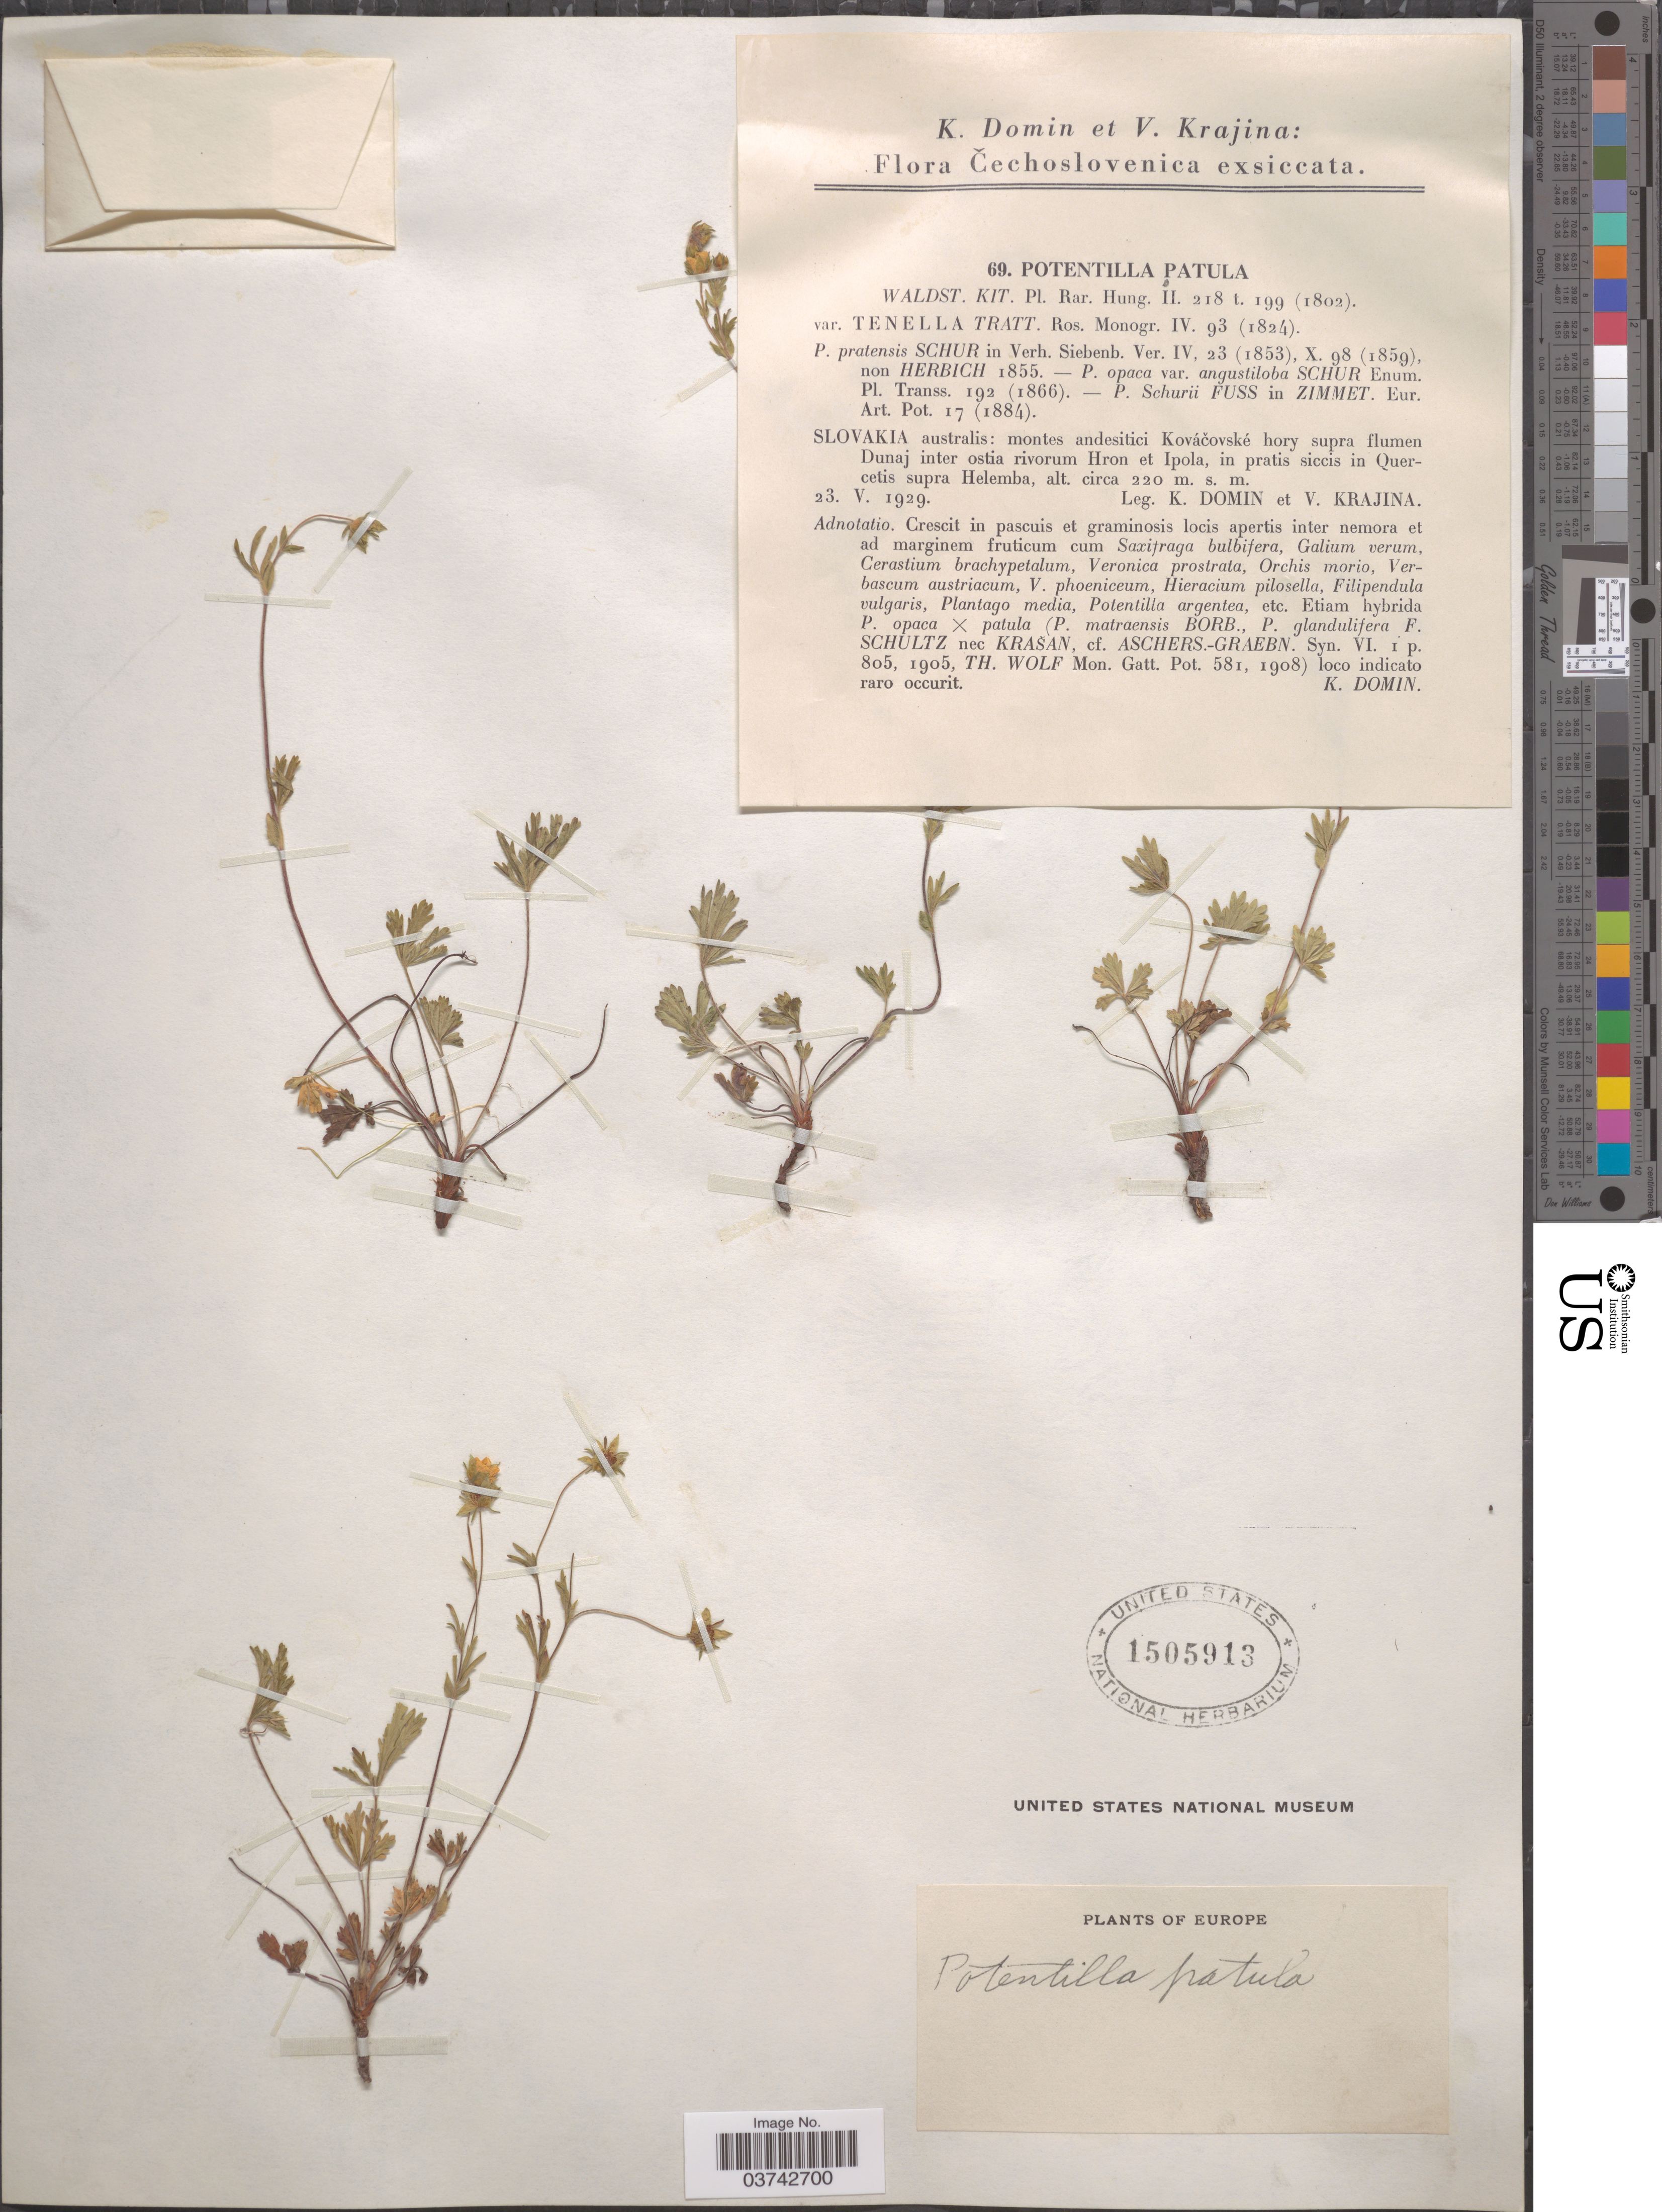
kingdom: Plantae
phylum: Tracheophyta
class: Magnoliopsida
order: Rosales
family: Rosaceae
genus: Potentilla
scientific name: Potentilla patula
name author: Waldst. & Kit.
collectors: K. Domin & V. Krajina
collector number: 69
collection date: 1929-05-23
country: Slovakia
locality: Slovakia australis: montes andesitici Kovácovské hory supra flumen Dunaj inter ostia rivorum Hron et Ipola, in pratis siccis in Quercetis supra Helemba.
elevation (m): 220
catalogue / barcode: US 1505913